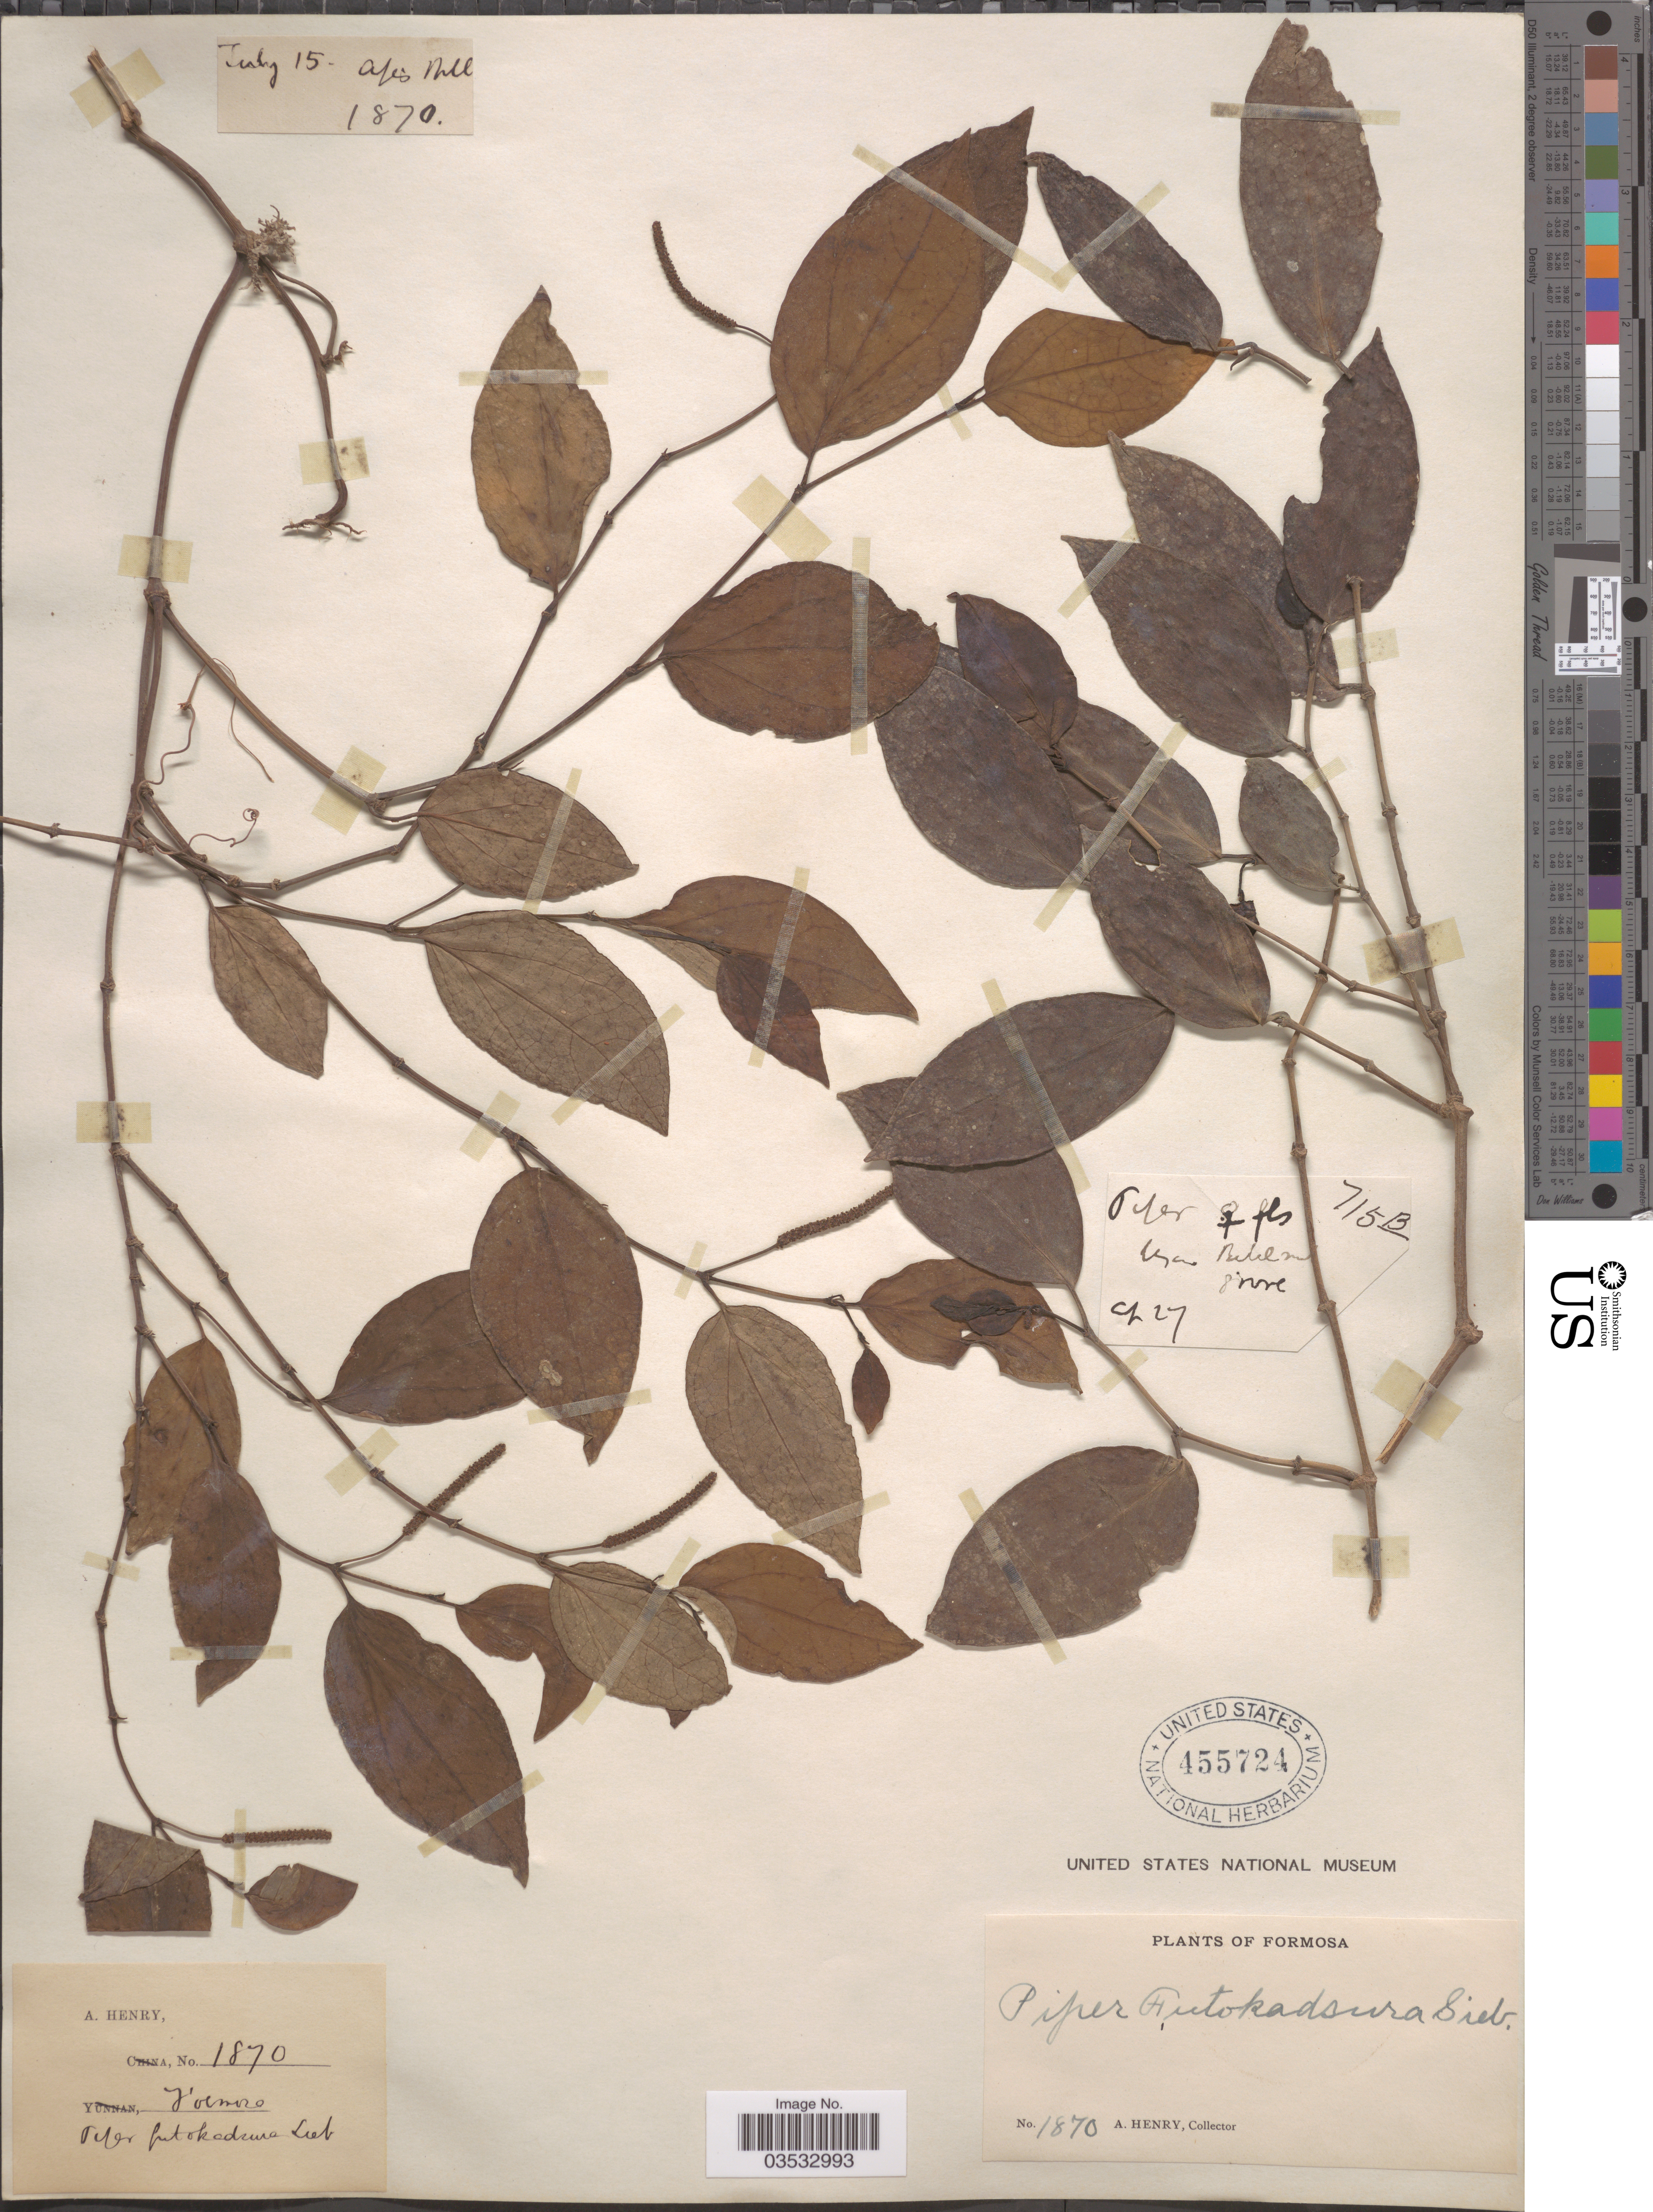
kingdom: Plantae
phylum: Tracheophyta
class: Magnoliopsida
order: Piperales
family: Piperaceae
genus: Piper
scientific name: Piper kadsura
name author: (Choisy) Ohwi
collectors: A. Henry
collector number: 1870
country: Taiwan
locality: Formosa.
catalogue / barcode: US 455724